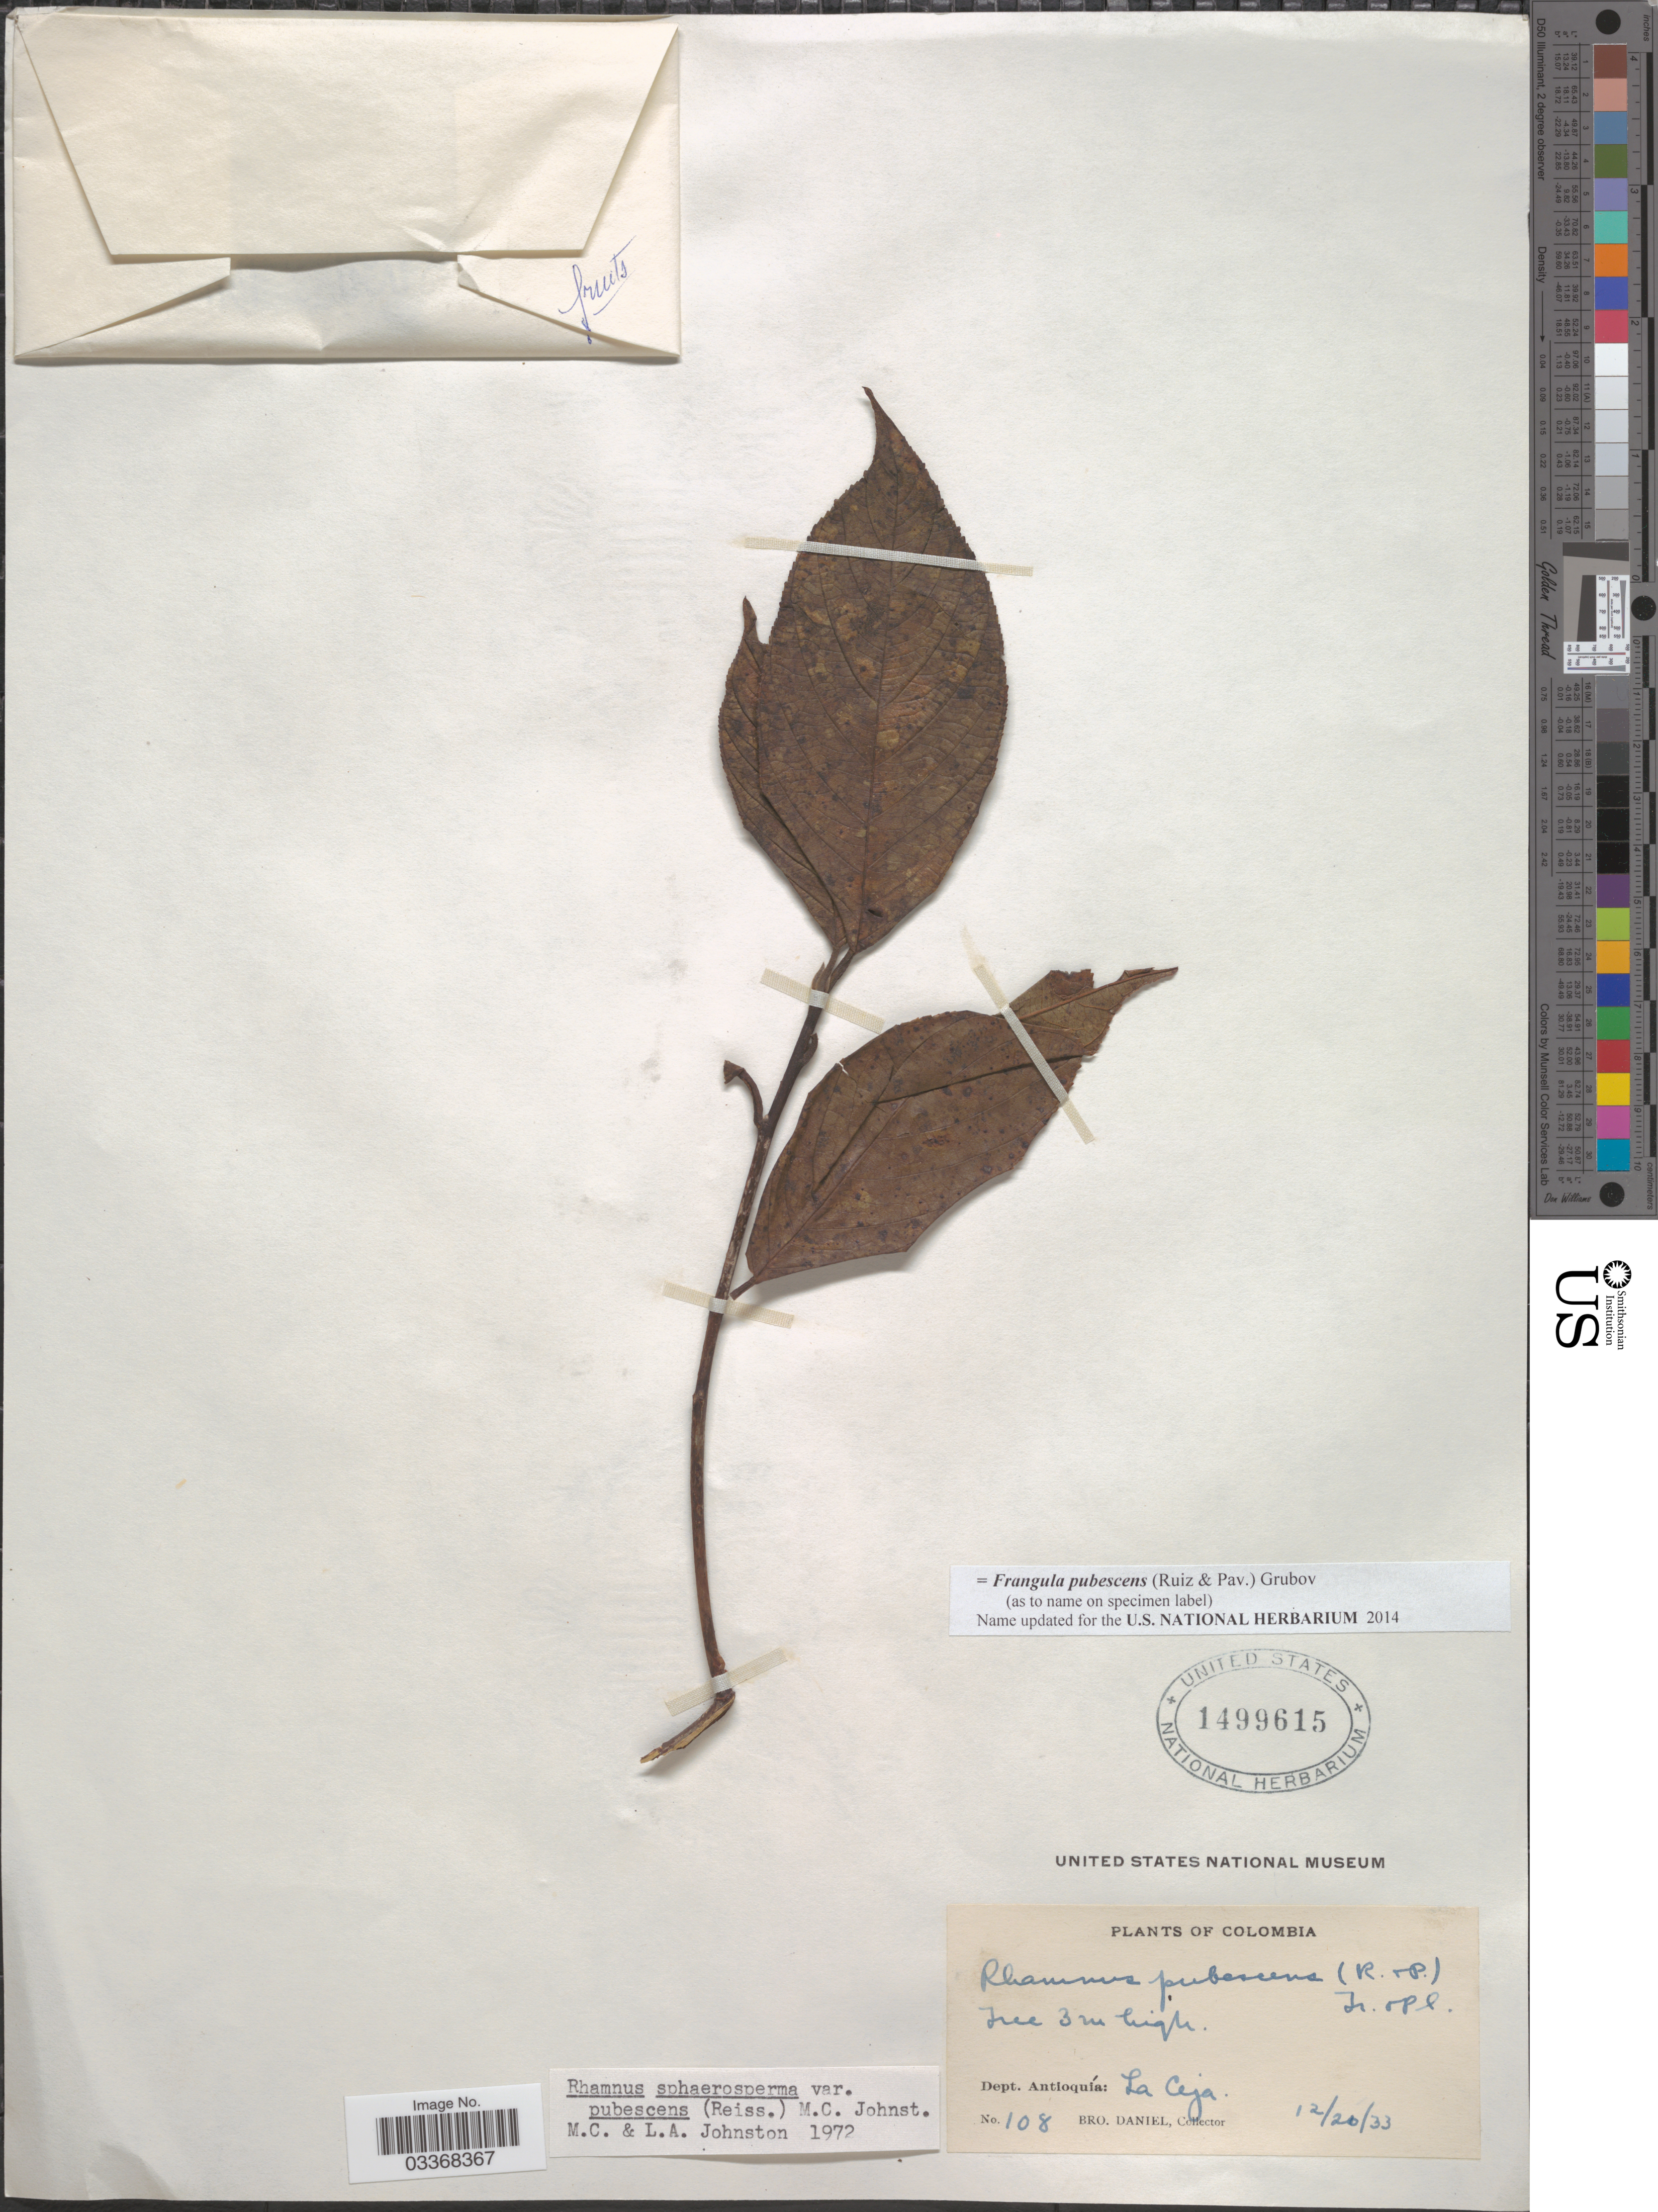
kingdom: Plantae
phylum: Tracheophyta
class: Magnoliopsida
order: Rosales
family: Rhamnaceae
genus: Frangula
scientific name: Frangula pubescens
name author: (Ruiz & Pav.) Grubov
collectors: Bro. Daniel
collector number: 108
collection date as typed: Transcribed d/m/y: 20/12/33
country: Colombia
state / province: Antioquia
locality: Dept. Antioquía: La Ceja.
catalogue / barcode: US 1499615